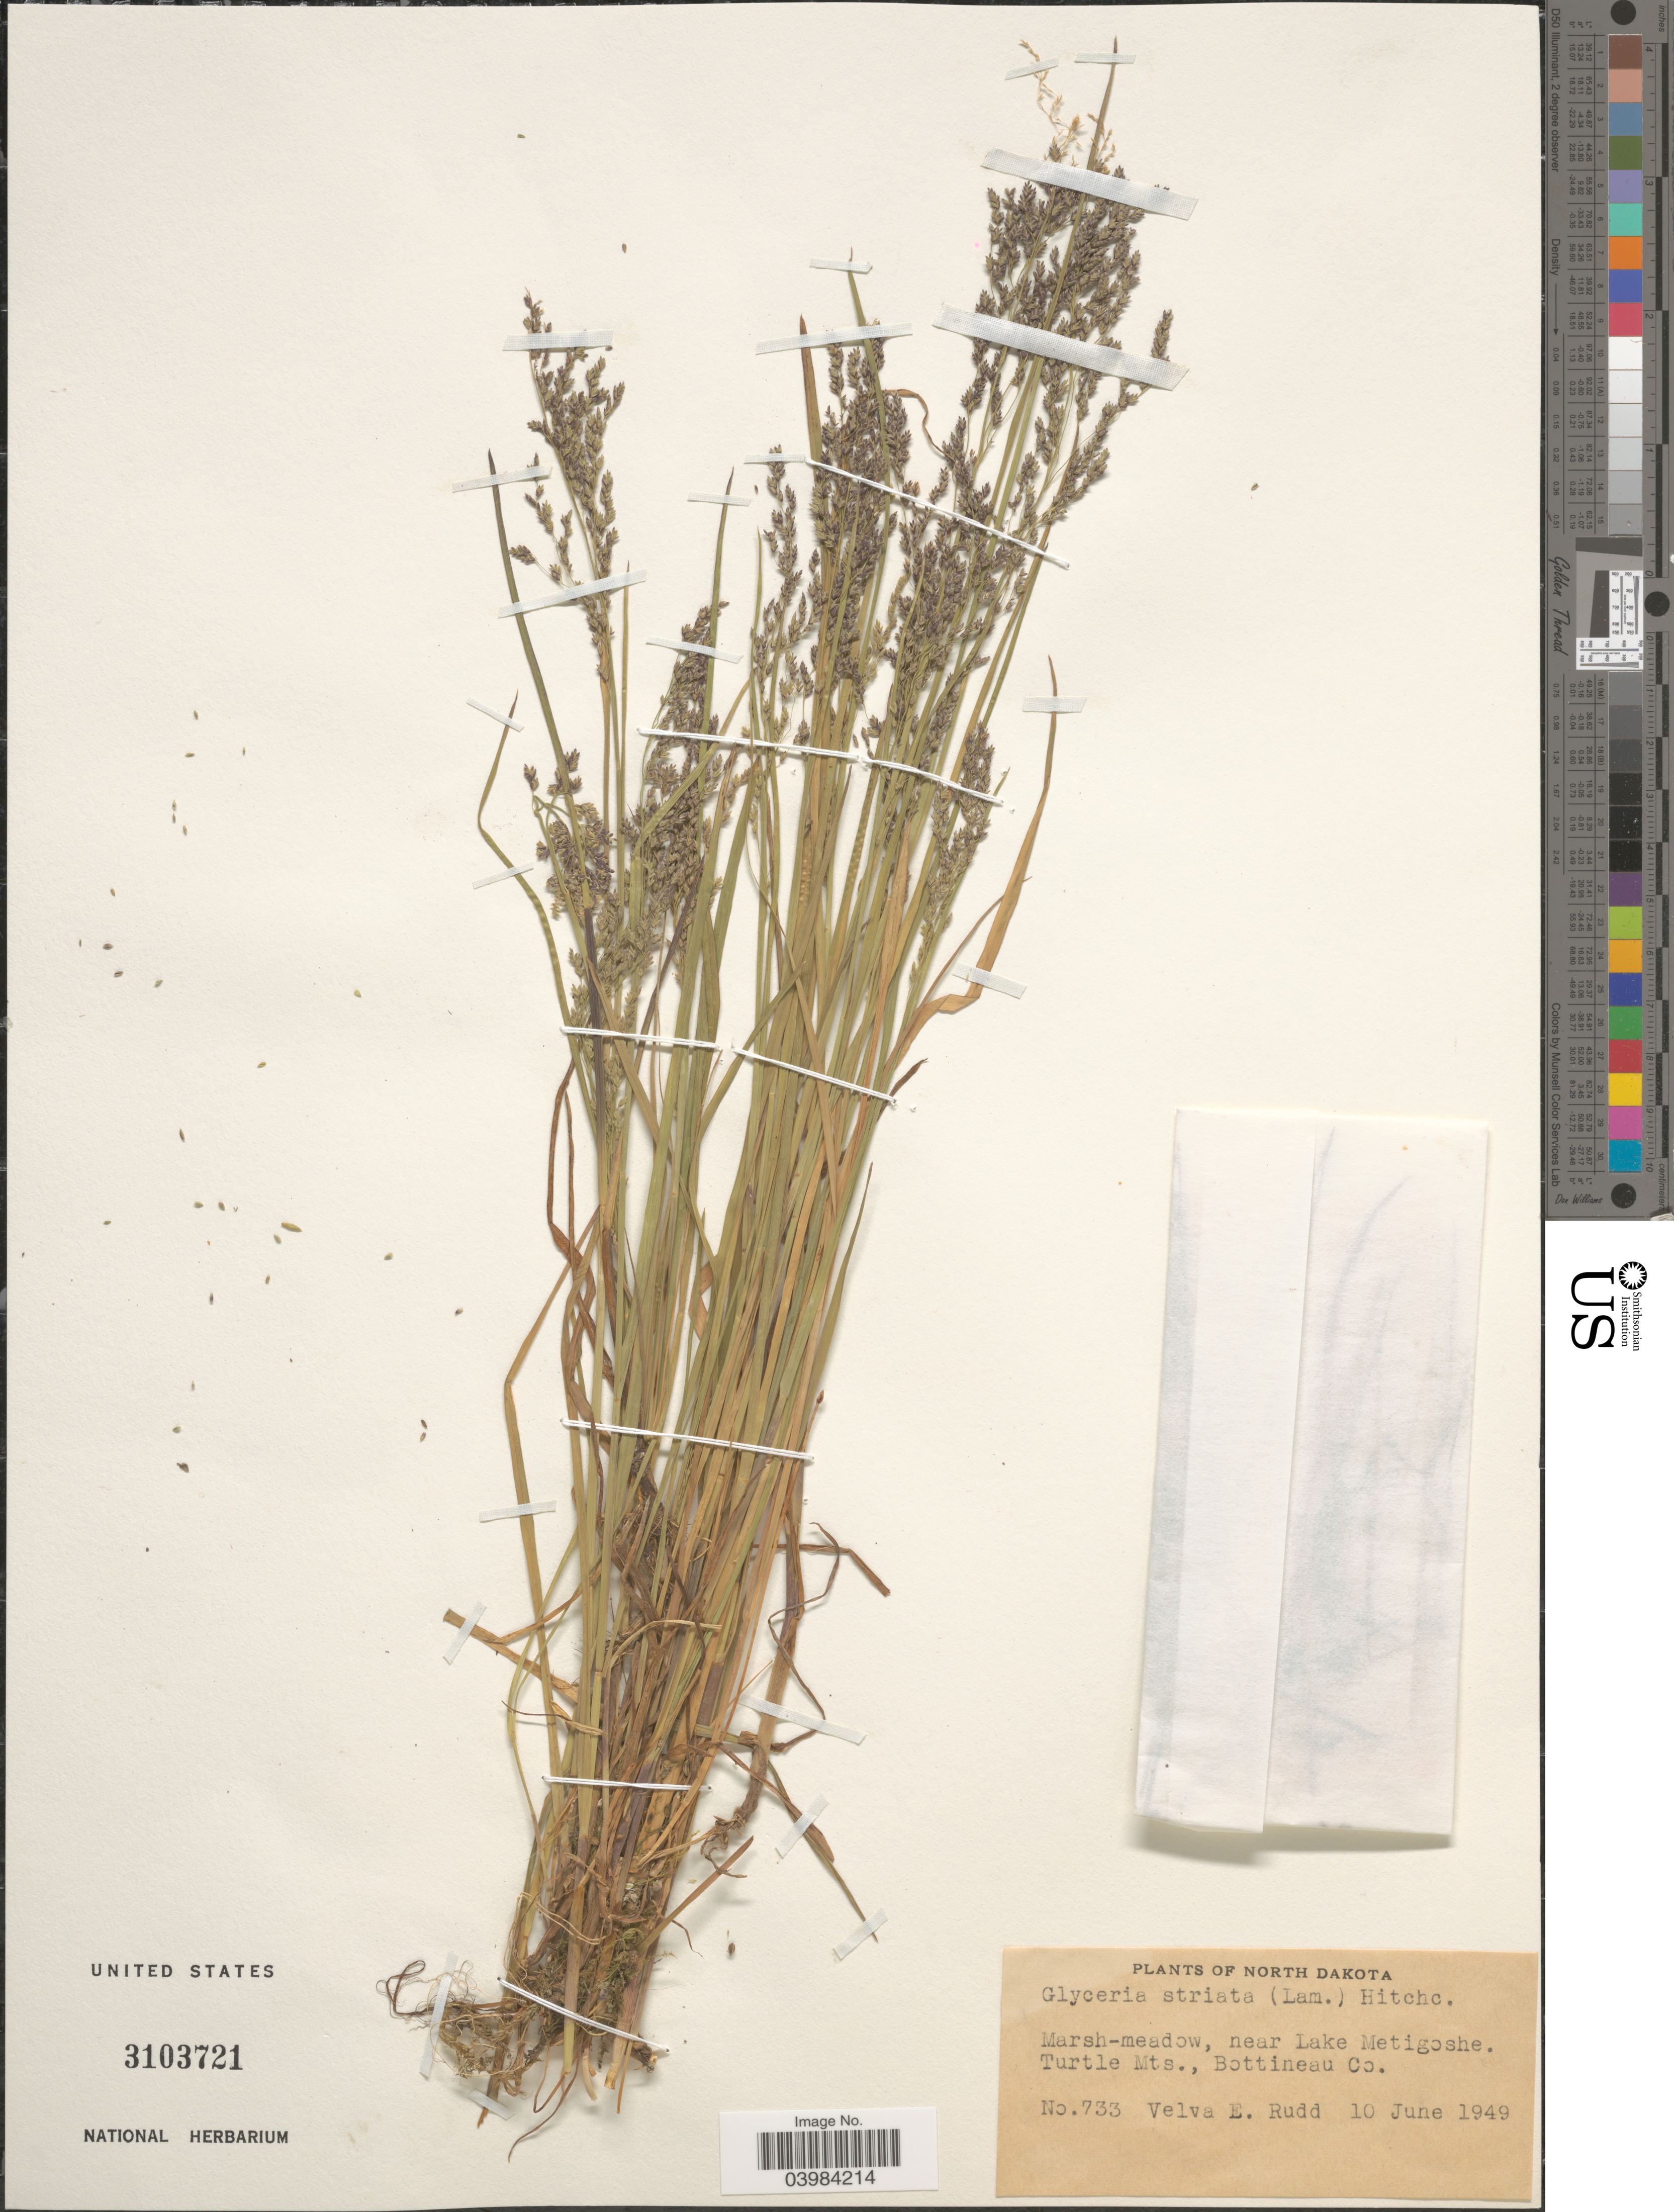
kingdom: Plantae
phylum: Tracheophyta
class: Liliopsida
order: Poales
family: Poaceae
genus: Glyceria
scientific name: Glyceria striata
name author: (Lam.) Hitchc.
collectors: V. E. Rudd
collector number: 733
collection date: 1949-06-10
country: United States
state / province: North Dakota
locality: Marsh-meadow, near Lake Metigoshe. Turtle Mts., Bottineau Co.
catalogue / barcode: US 3103721